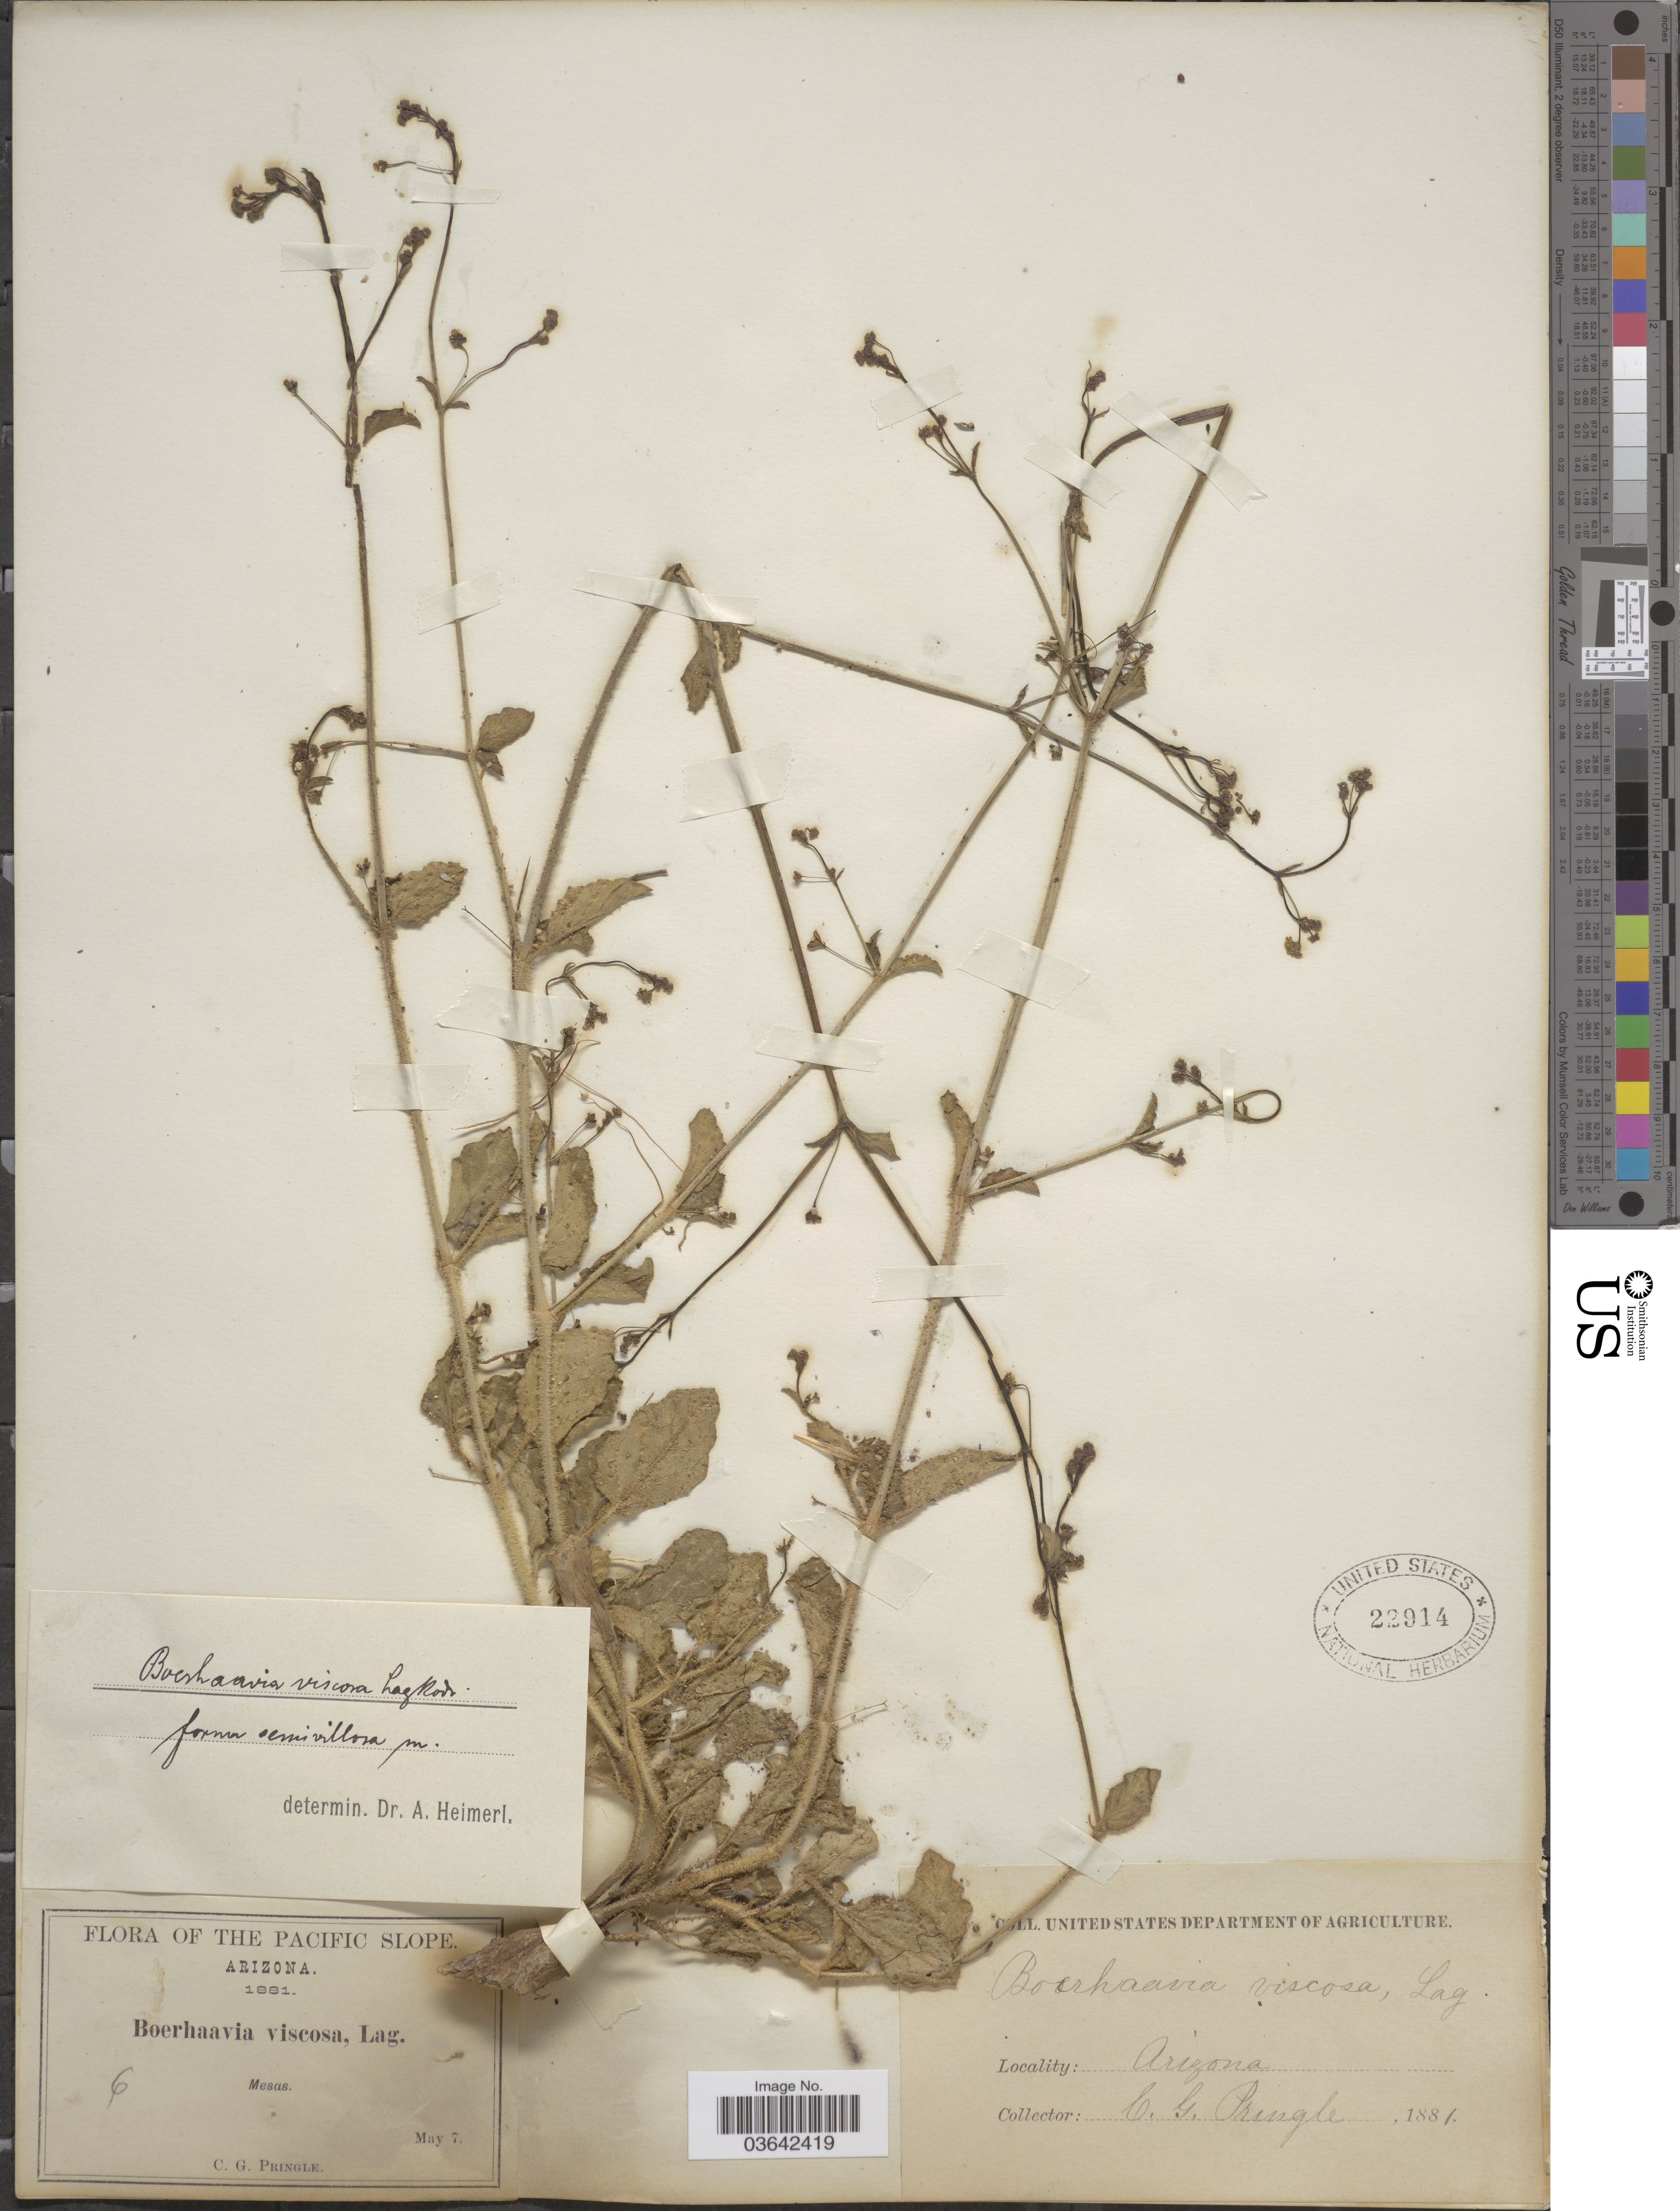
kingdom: Plantae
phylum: Tracheophyta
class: Magnoliopsida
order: Caryophyllales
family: Nyctaginaceae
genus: Boerhavia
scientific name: Boerhavia coccinea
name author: Mill.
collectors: C. G. Pringle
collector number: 6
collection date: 1881-05-07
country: United States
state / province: Arizona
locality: The Pacific Slope. Mesas.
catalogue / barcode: US 22914